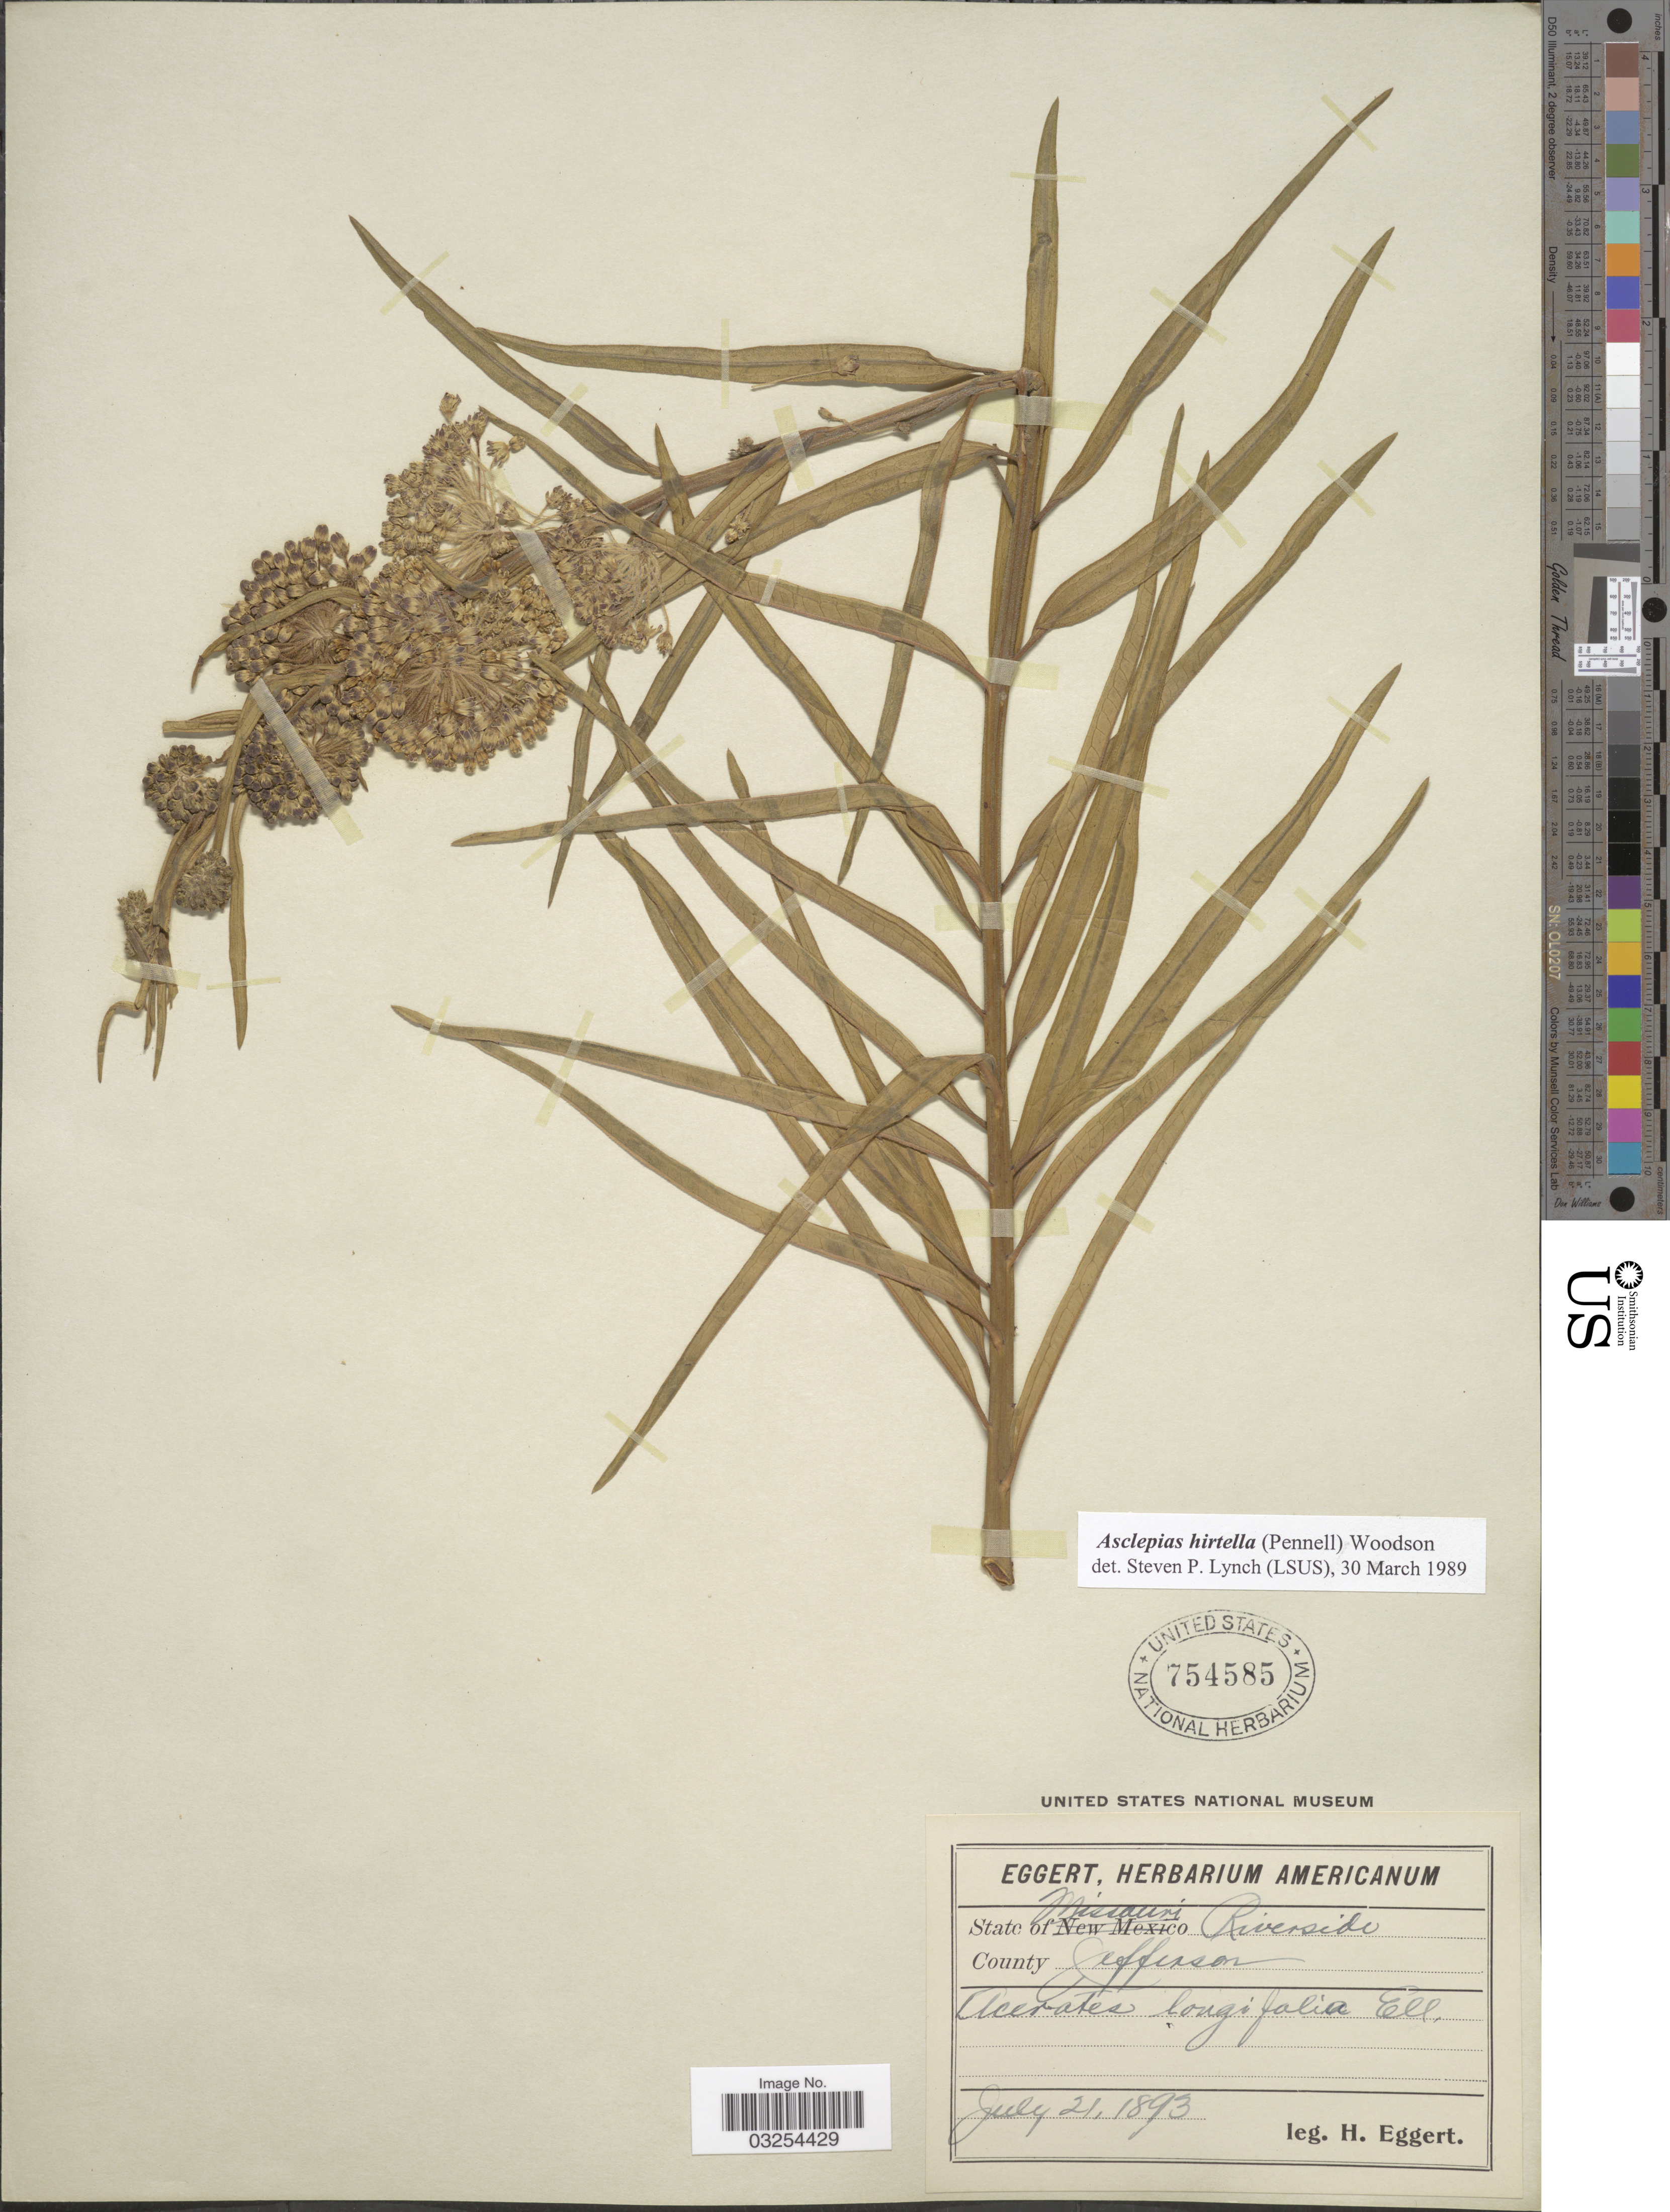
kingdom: Plantae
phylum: Tracheophyta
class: Magnoliopsida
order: Gentianales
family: Apocynaceae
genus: Asclepias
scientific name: Asclepias hirtella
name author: (Pennell) Woodson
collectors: H. Eggert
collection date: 1893-07-21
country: United States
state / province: Missouri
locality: Riverside. County Jefferson.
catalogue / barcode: US 754585